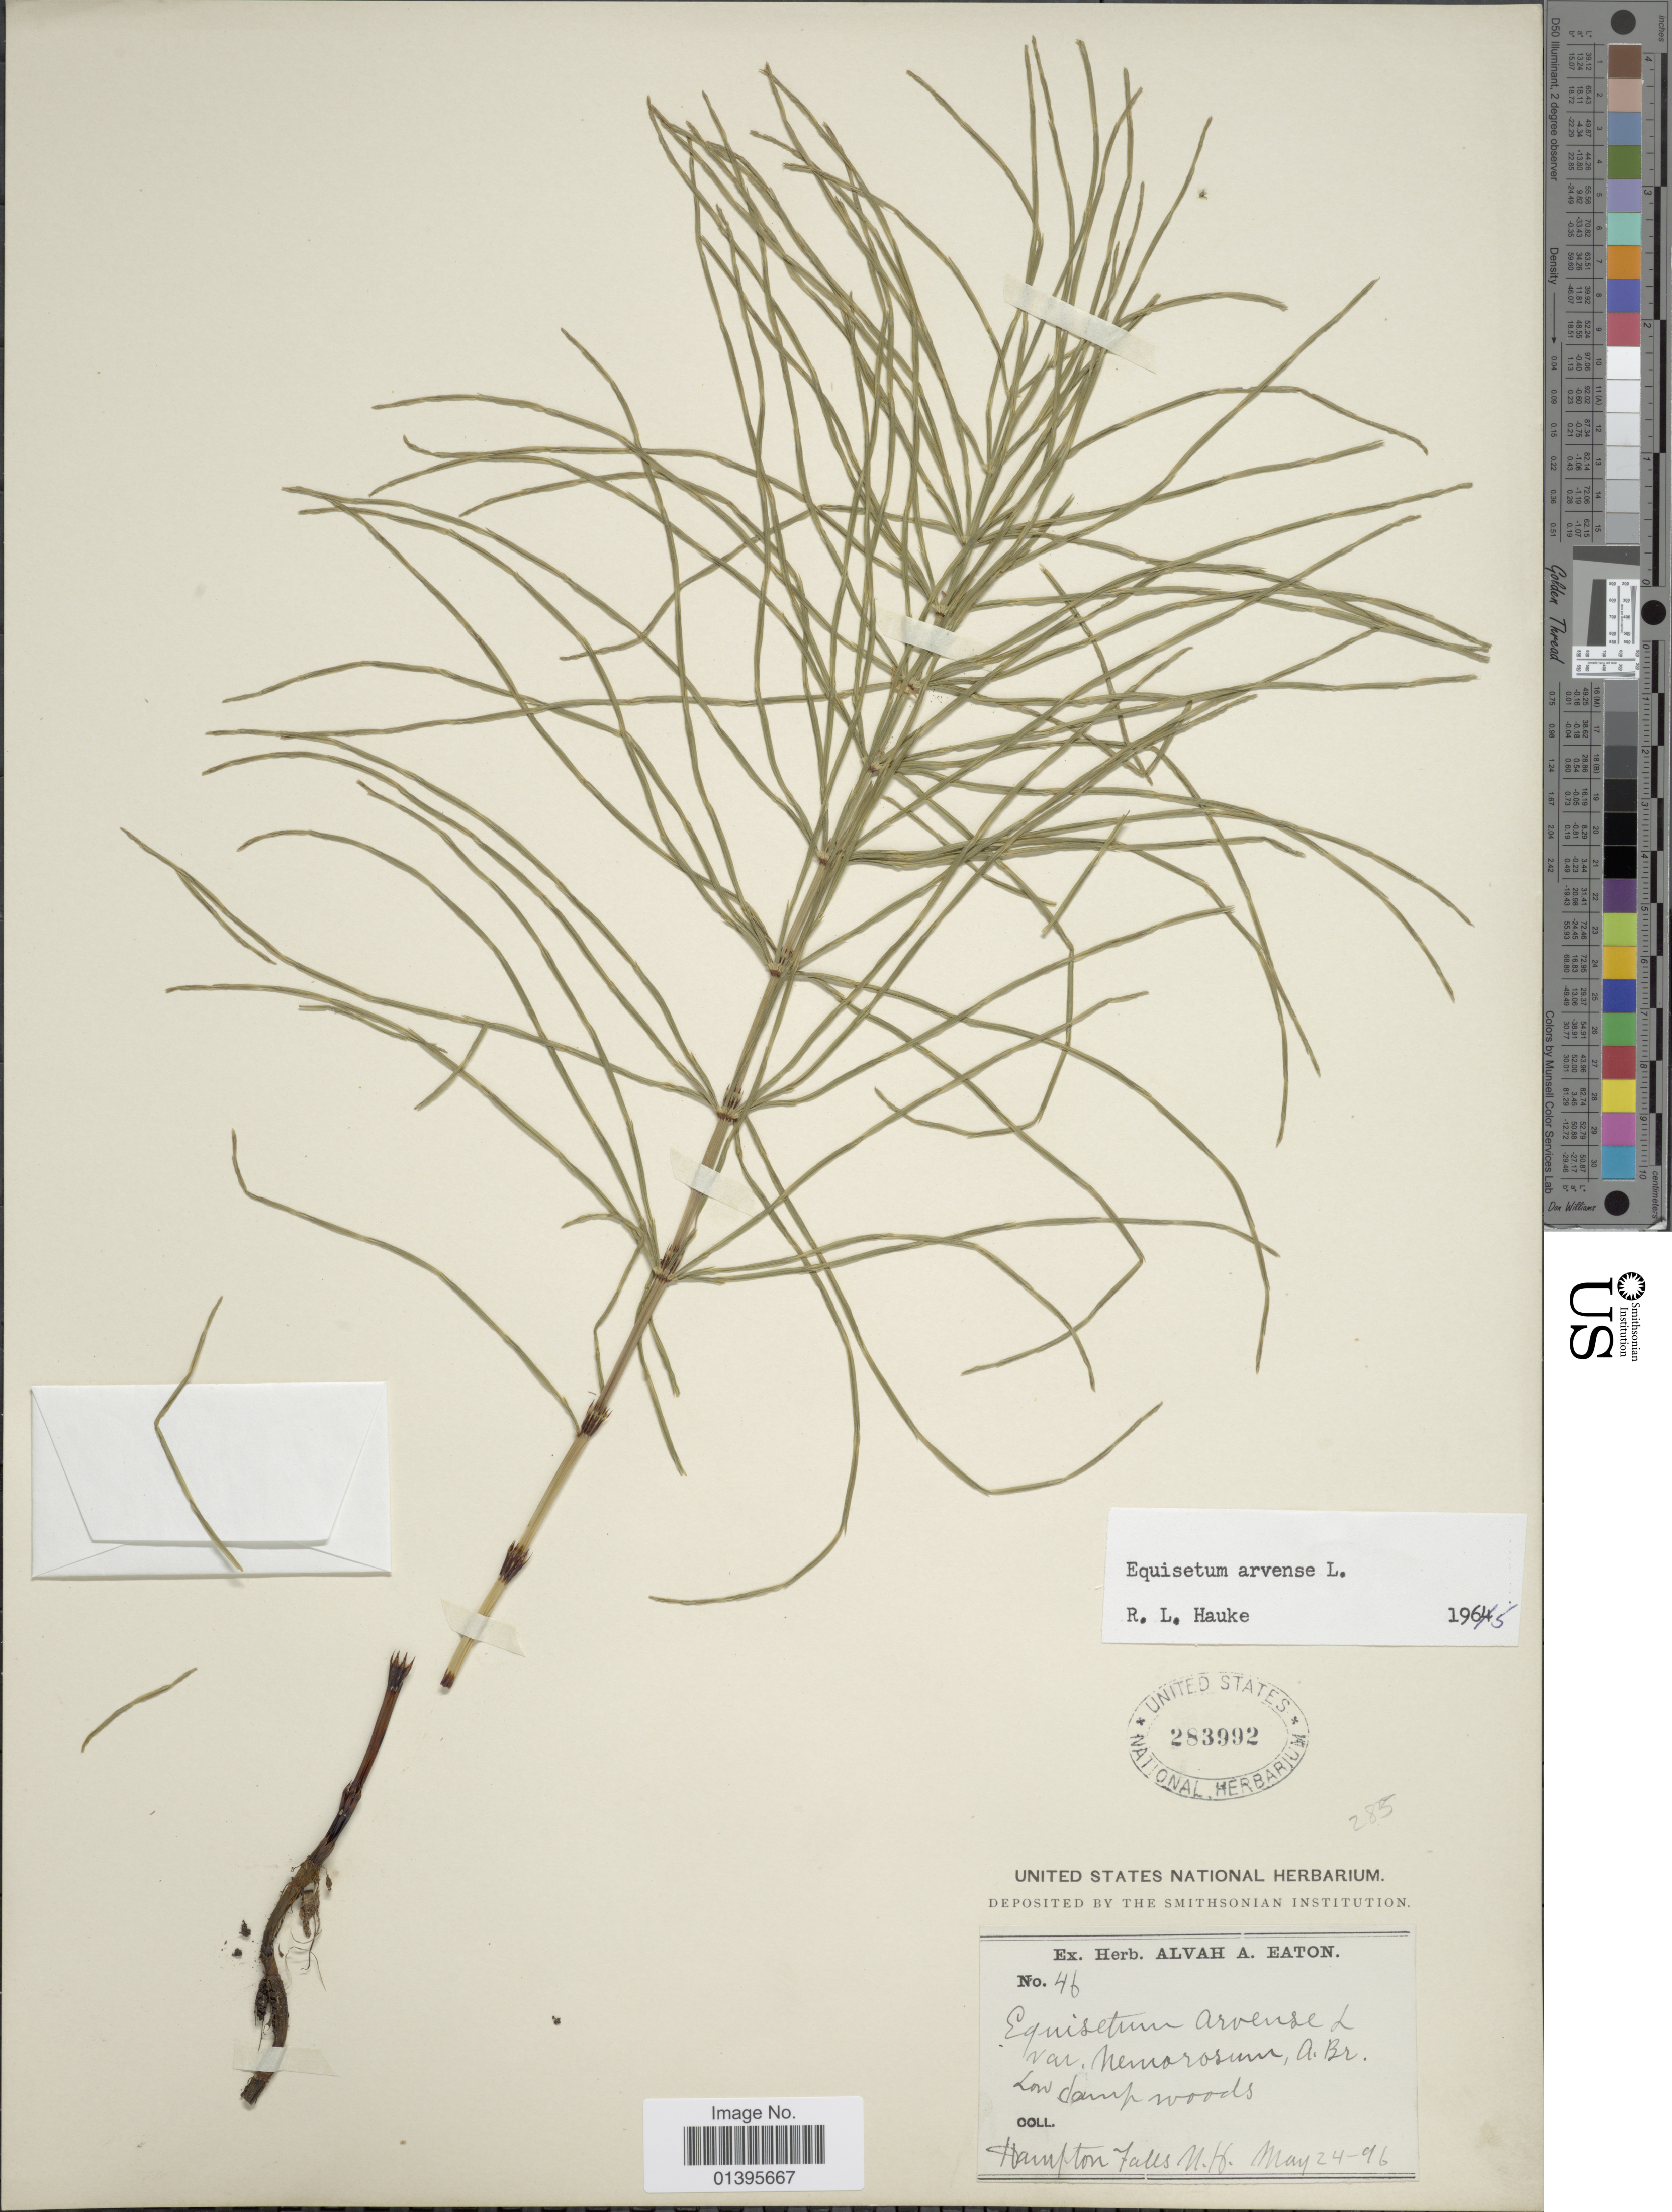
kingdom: Plantae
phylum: Tracheophyta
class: Polypodiopsida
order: Equisetales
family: Equisetaceae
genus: Equisetum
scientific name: Equisetum arvense var. nemorosum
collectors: A. A. Eaton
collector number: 46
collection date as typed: Transcribed d/m/y: 24/5/96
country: United States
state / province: New Hampshire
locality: Hampton Falls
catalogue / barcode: US 283992